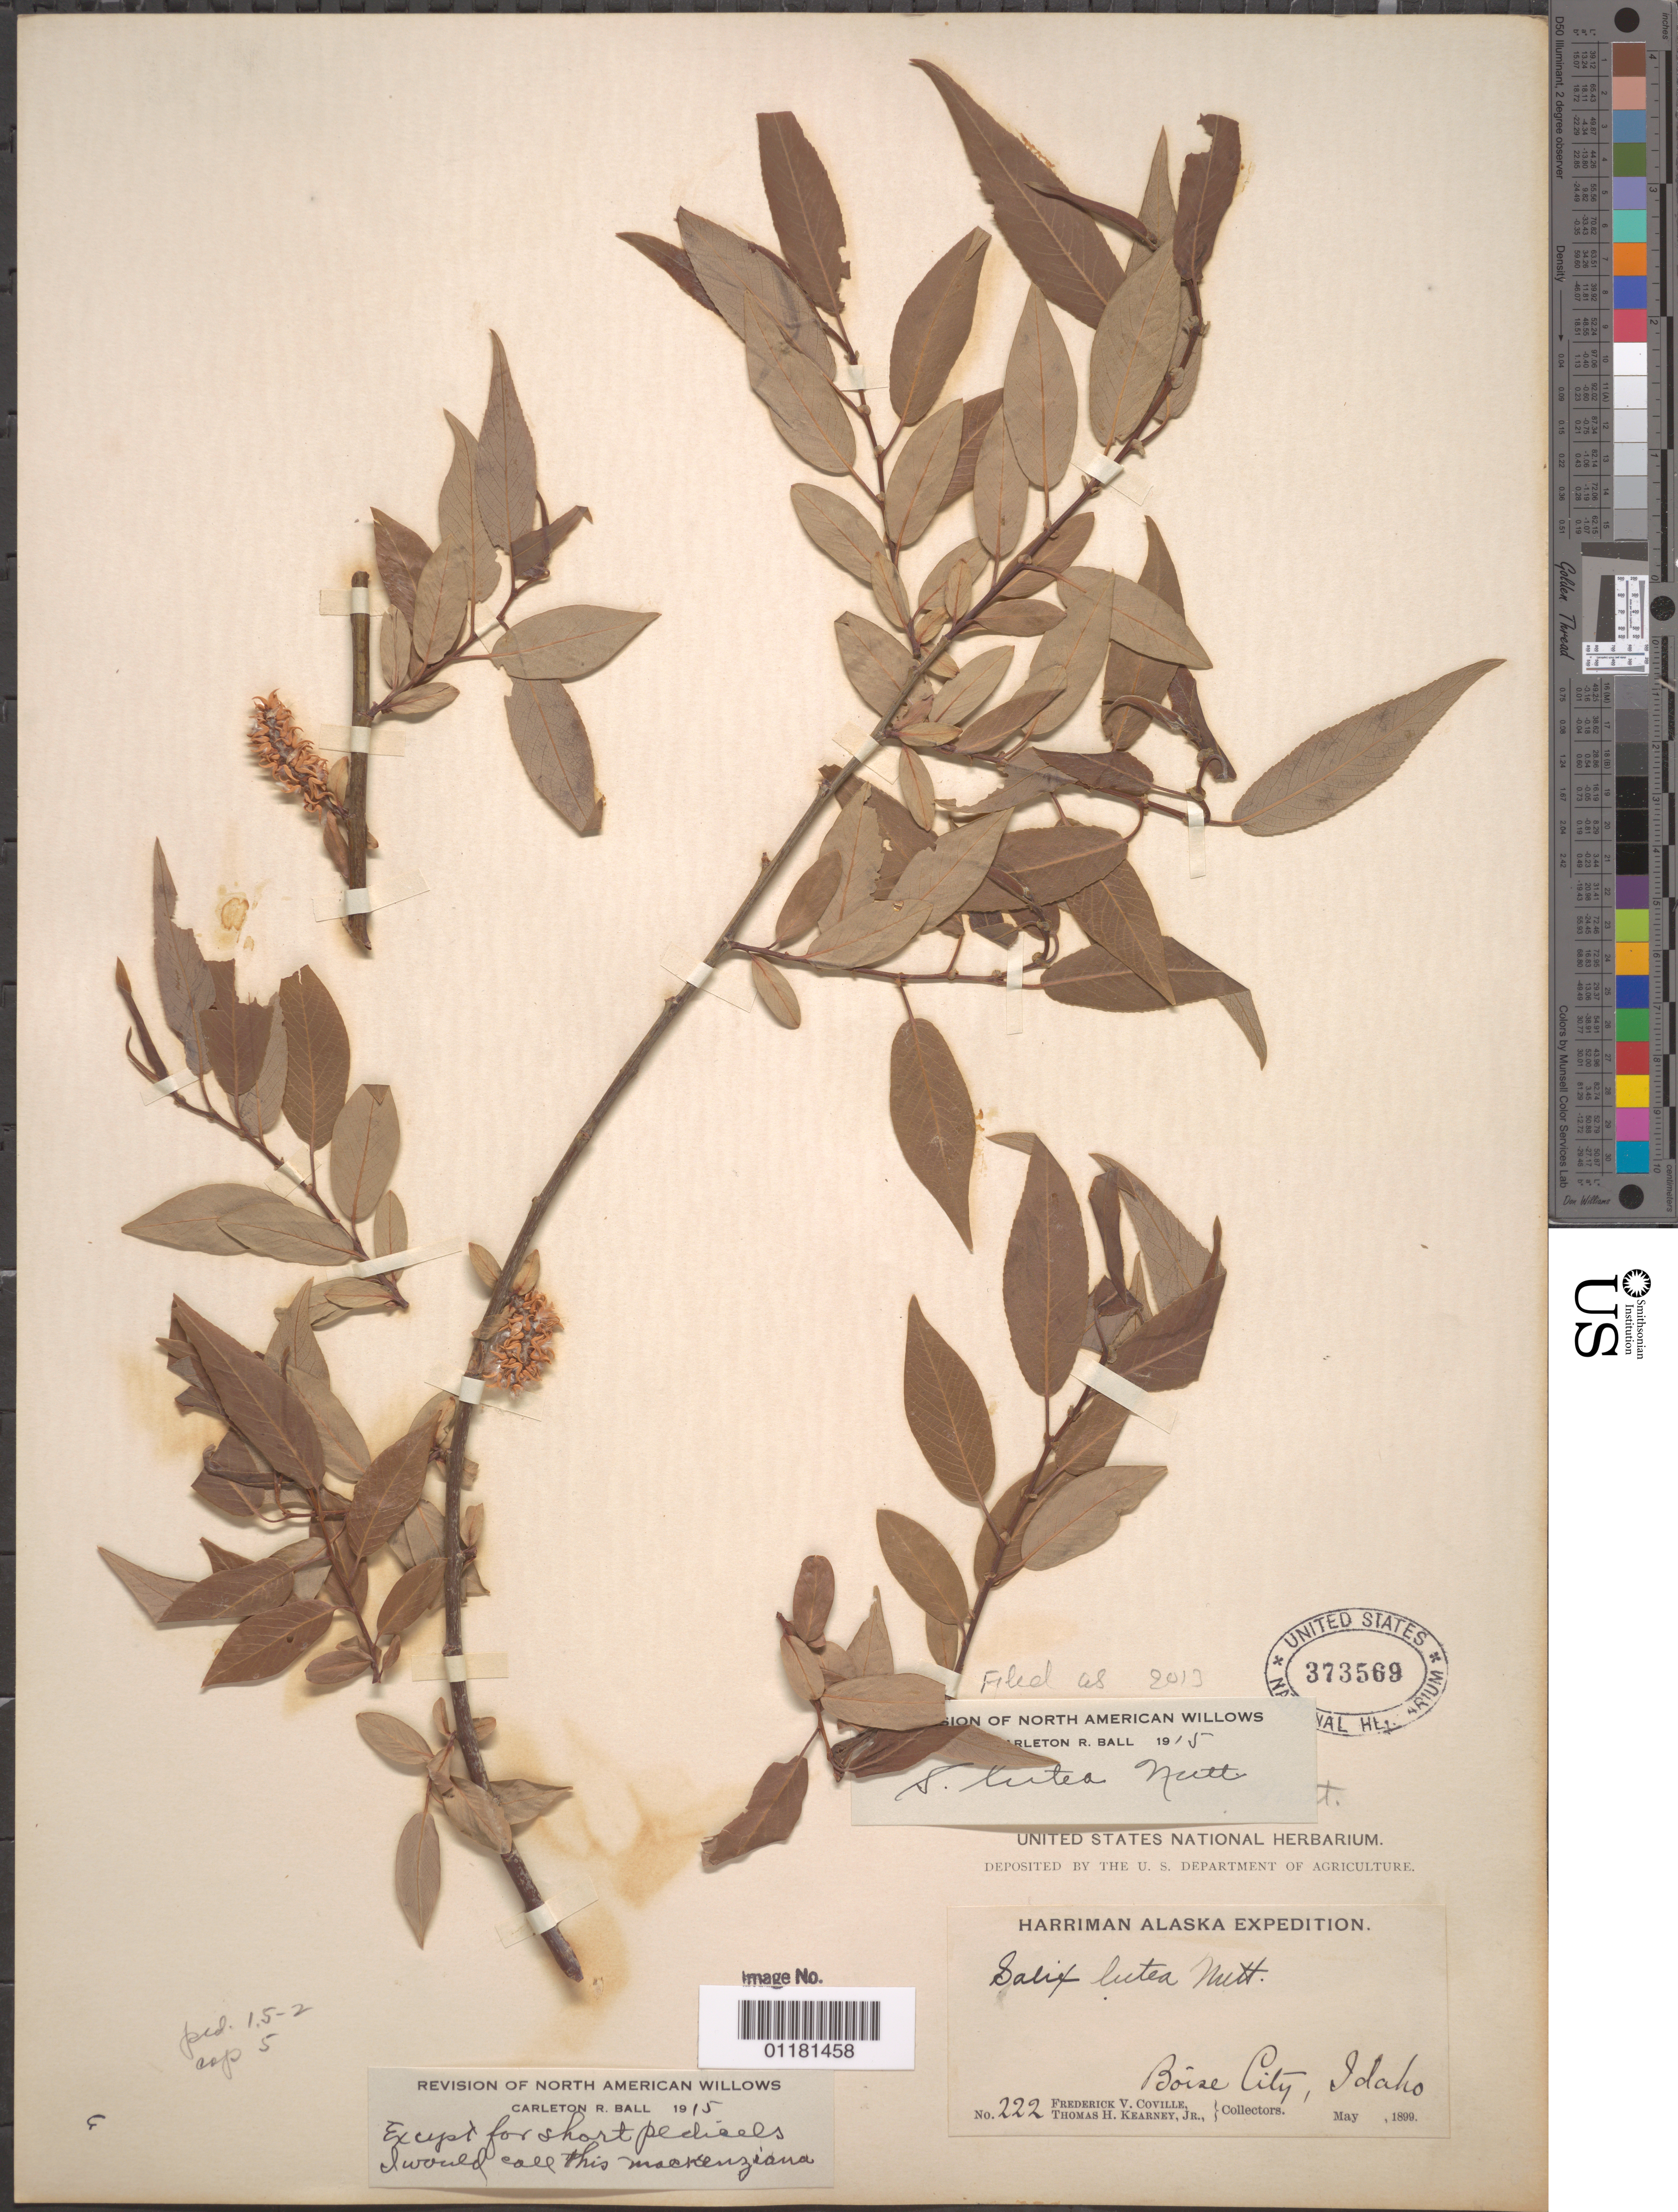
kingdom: Plantae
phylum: Tracheophyta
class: Magnoliopsida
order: Malpighiales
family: Salicaceae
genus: Salix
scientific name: Salix lutea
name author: Nutt.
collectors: W. Trelease & D. A. Saunders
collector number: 222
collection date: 1899-05-28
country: United States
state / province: Idaho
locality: Boise City.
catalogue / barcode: US 373569